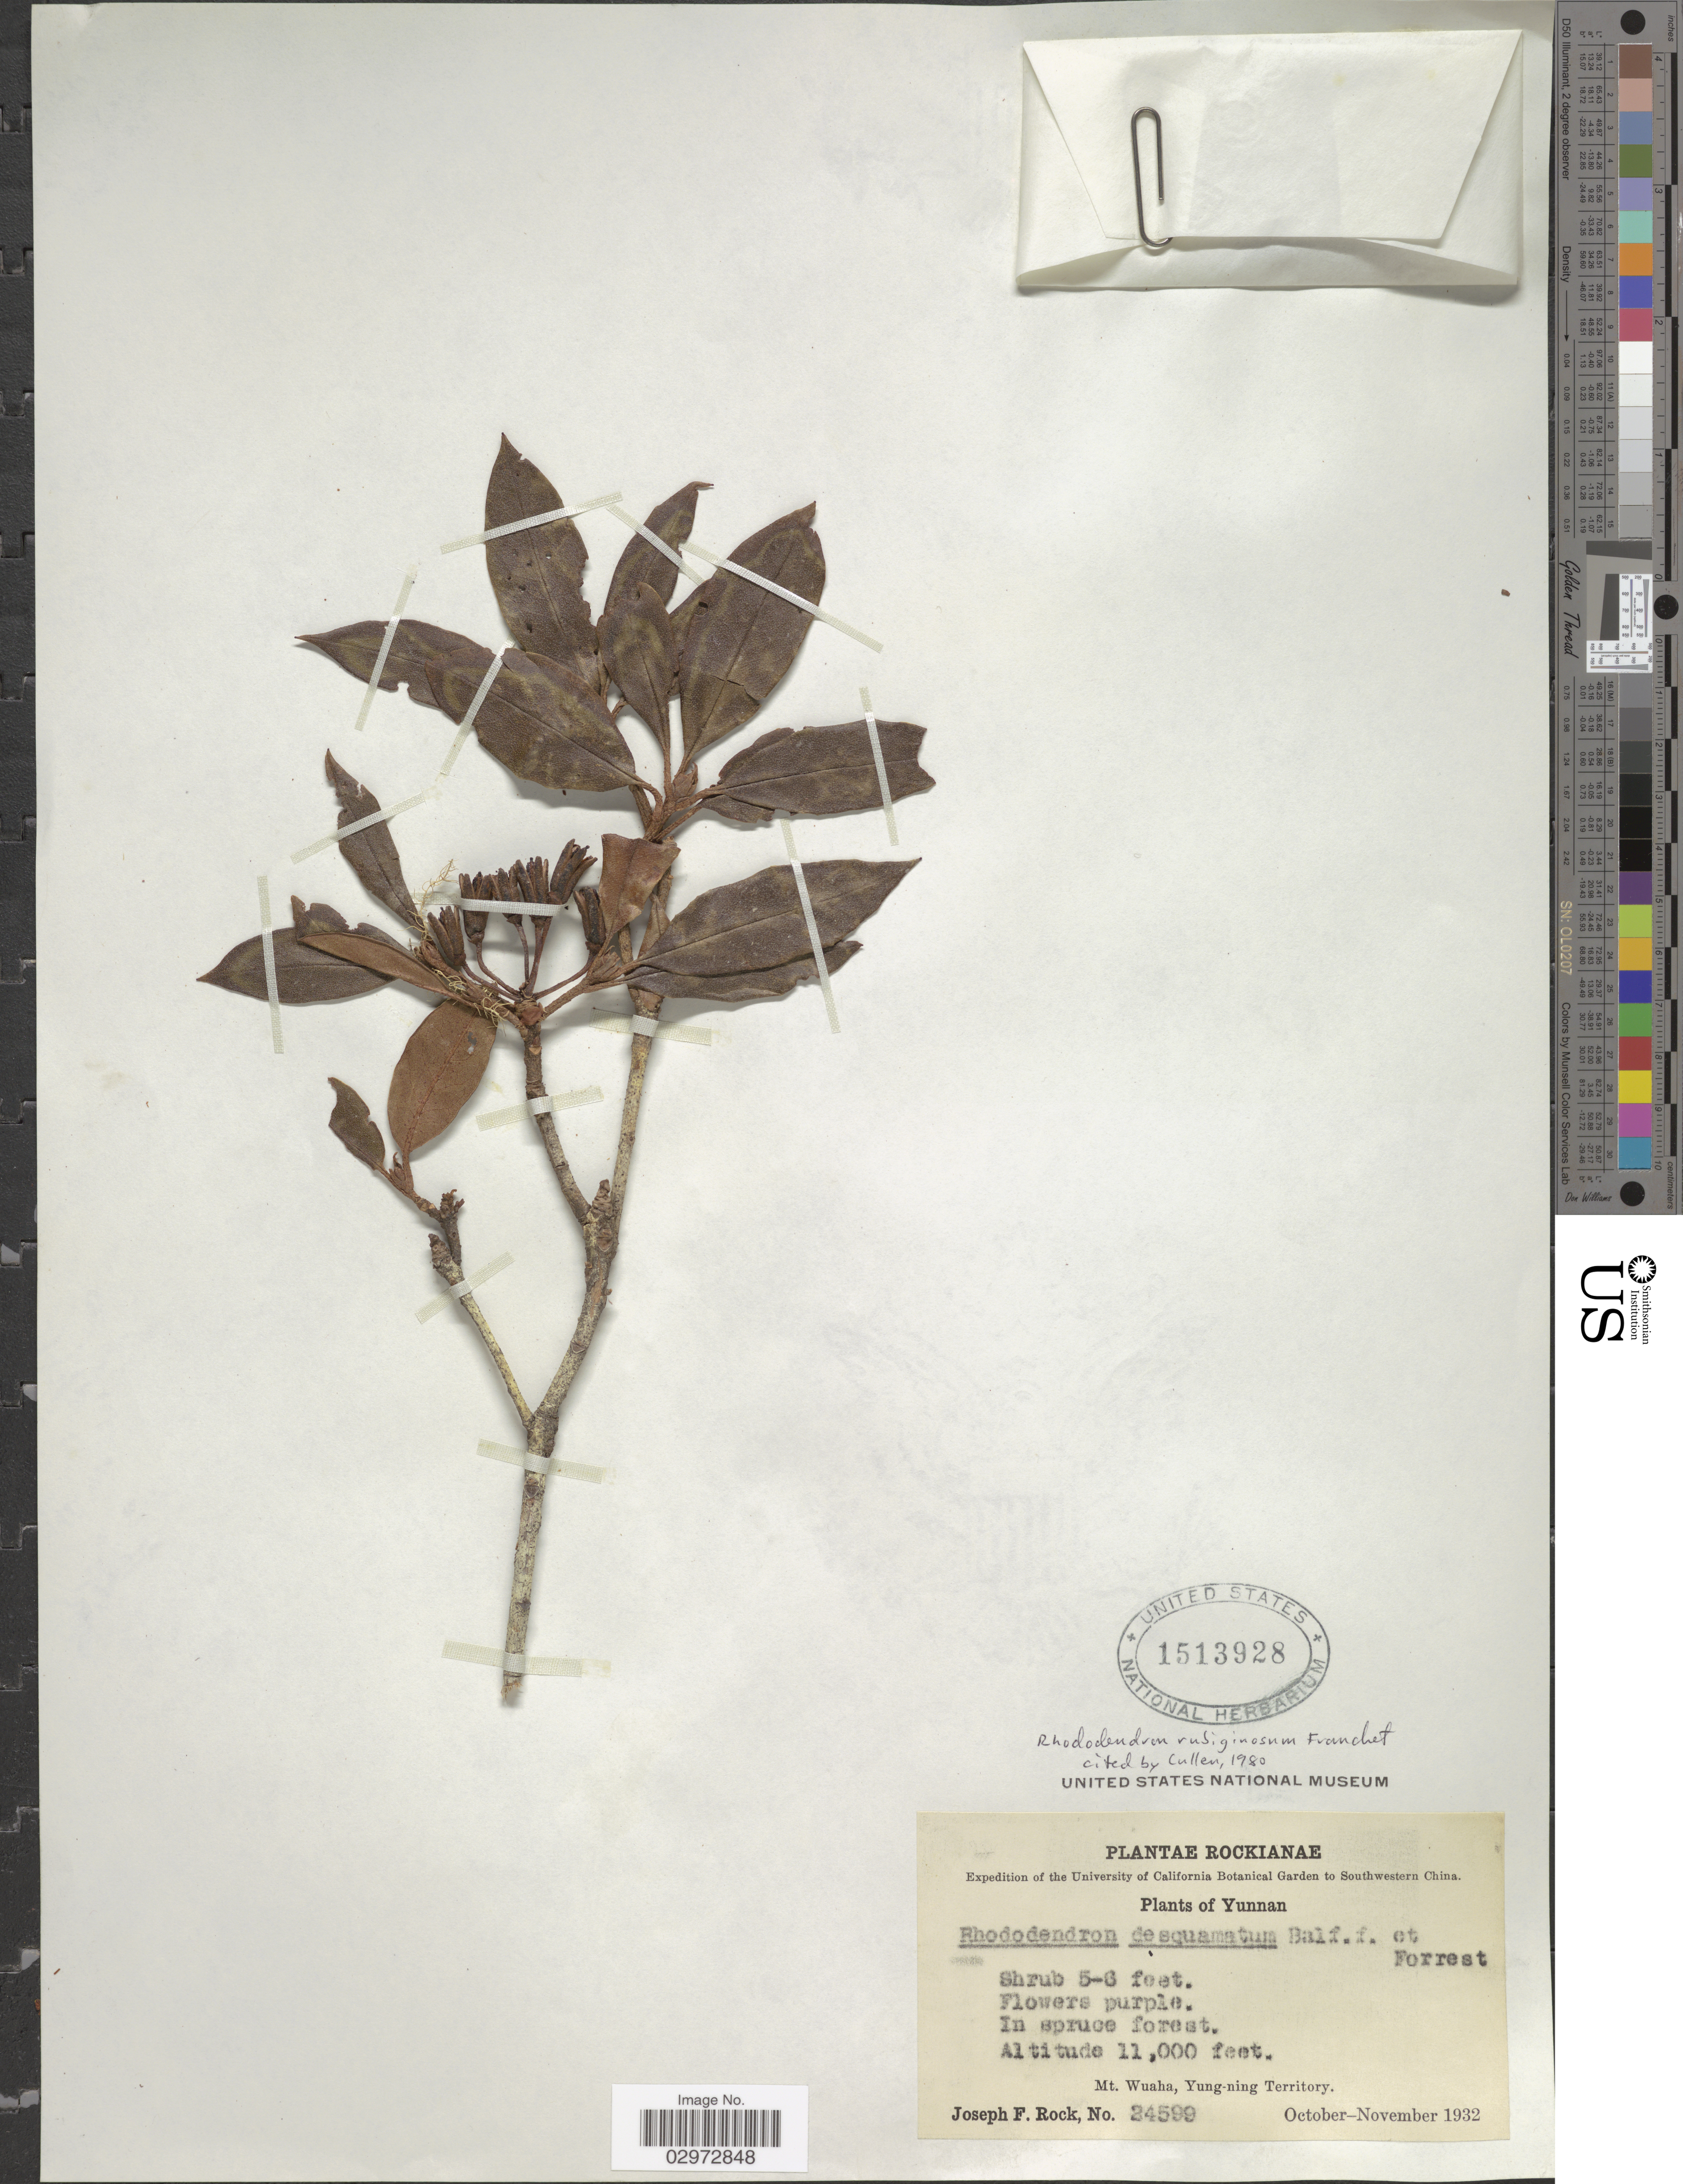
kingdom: Plantae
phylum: Tracheophyta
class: Magnoliopsida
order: Ericales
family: Ericaceae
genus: Rhododendron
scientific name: Rhododendron rubiginosum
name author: Franch.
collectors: J. F. Rock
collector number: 24599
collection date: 1932-10/1932-11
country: China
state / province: Yunnan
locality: Southwestern China, Mt. Wuaha, Yung-ning Territory.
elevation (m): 3353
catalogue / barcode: US 1513928